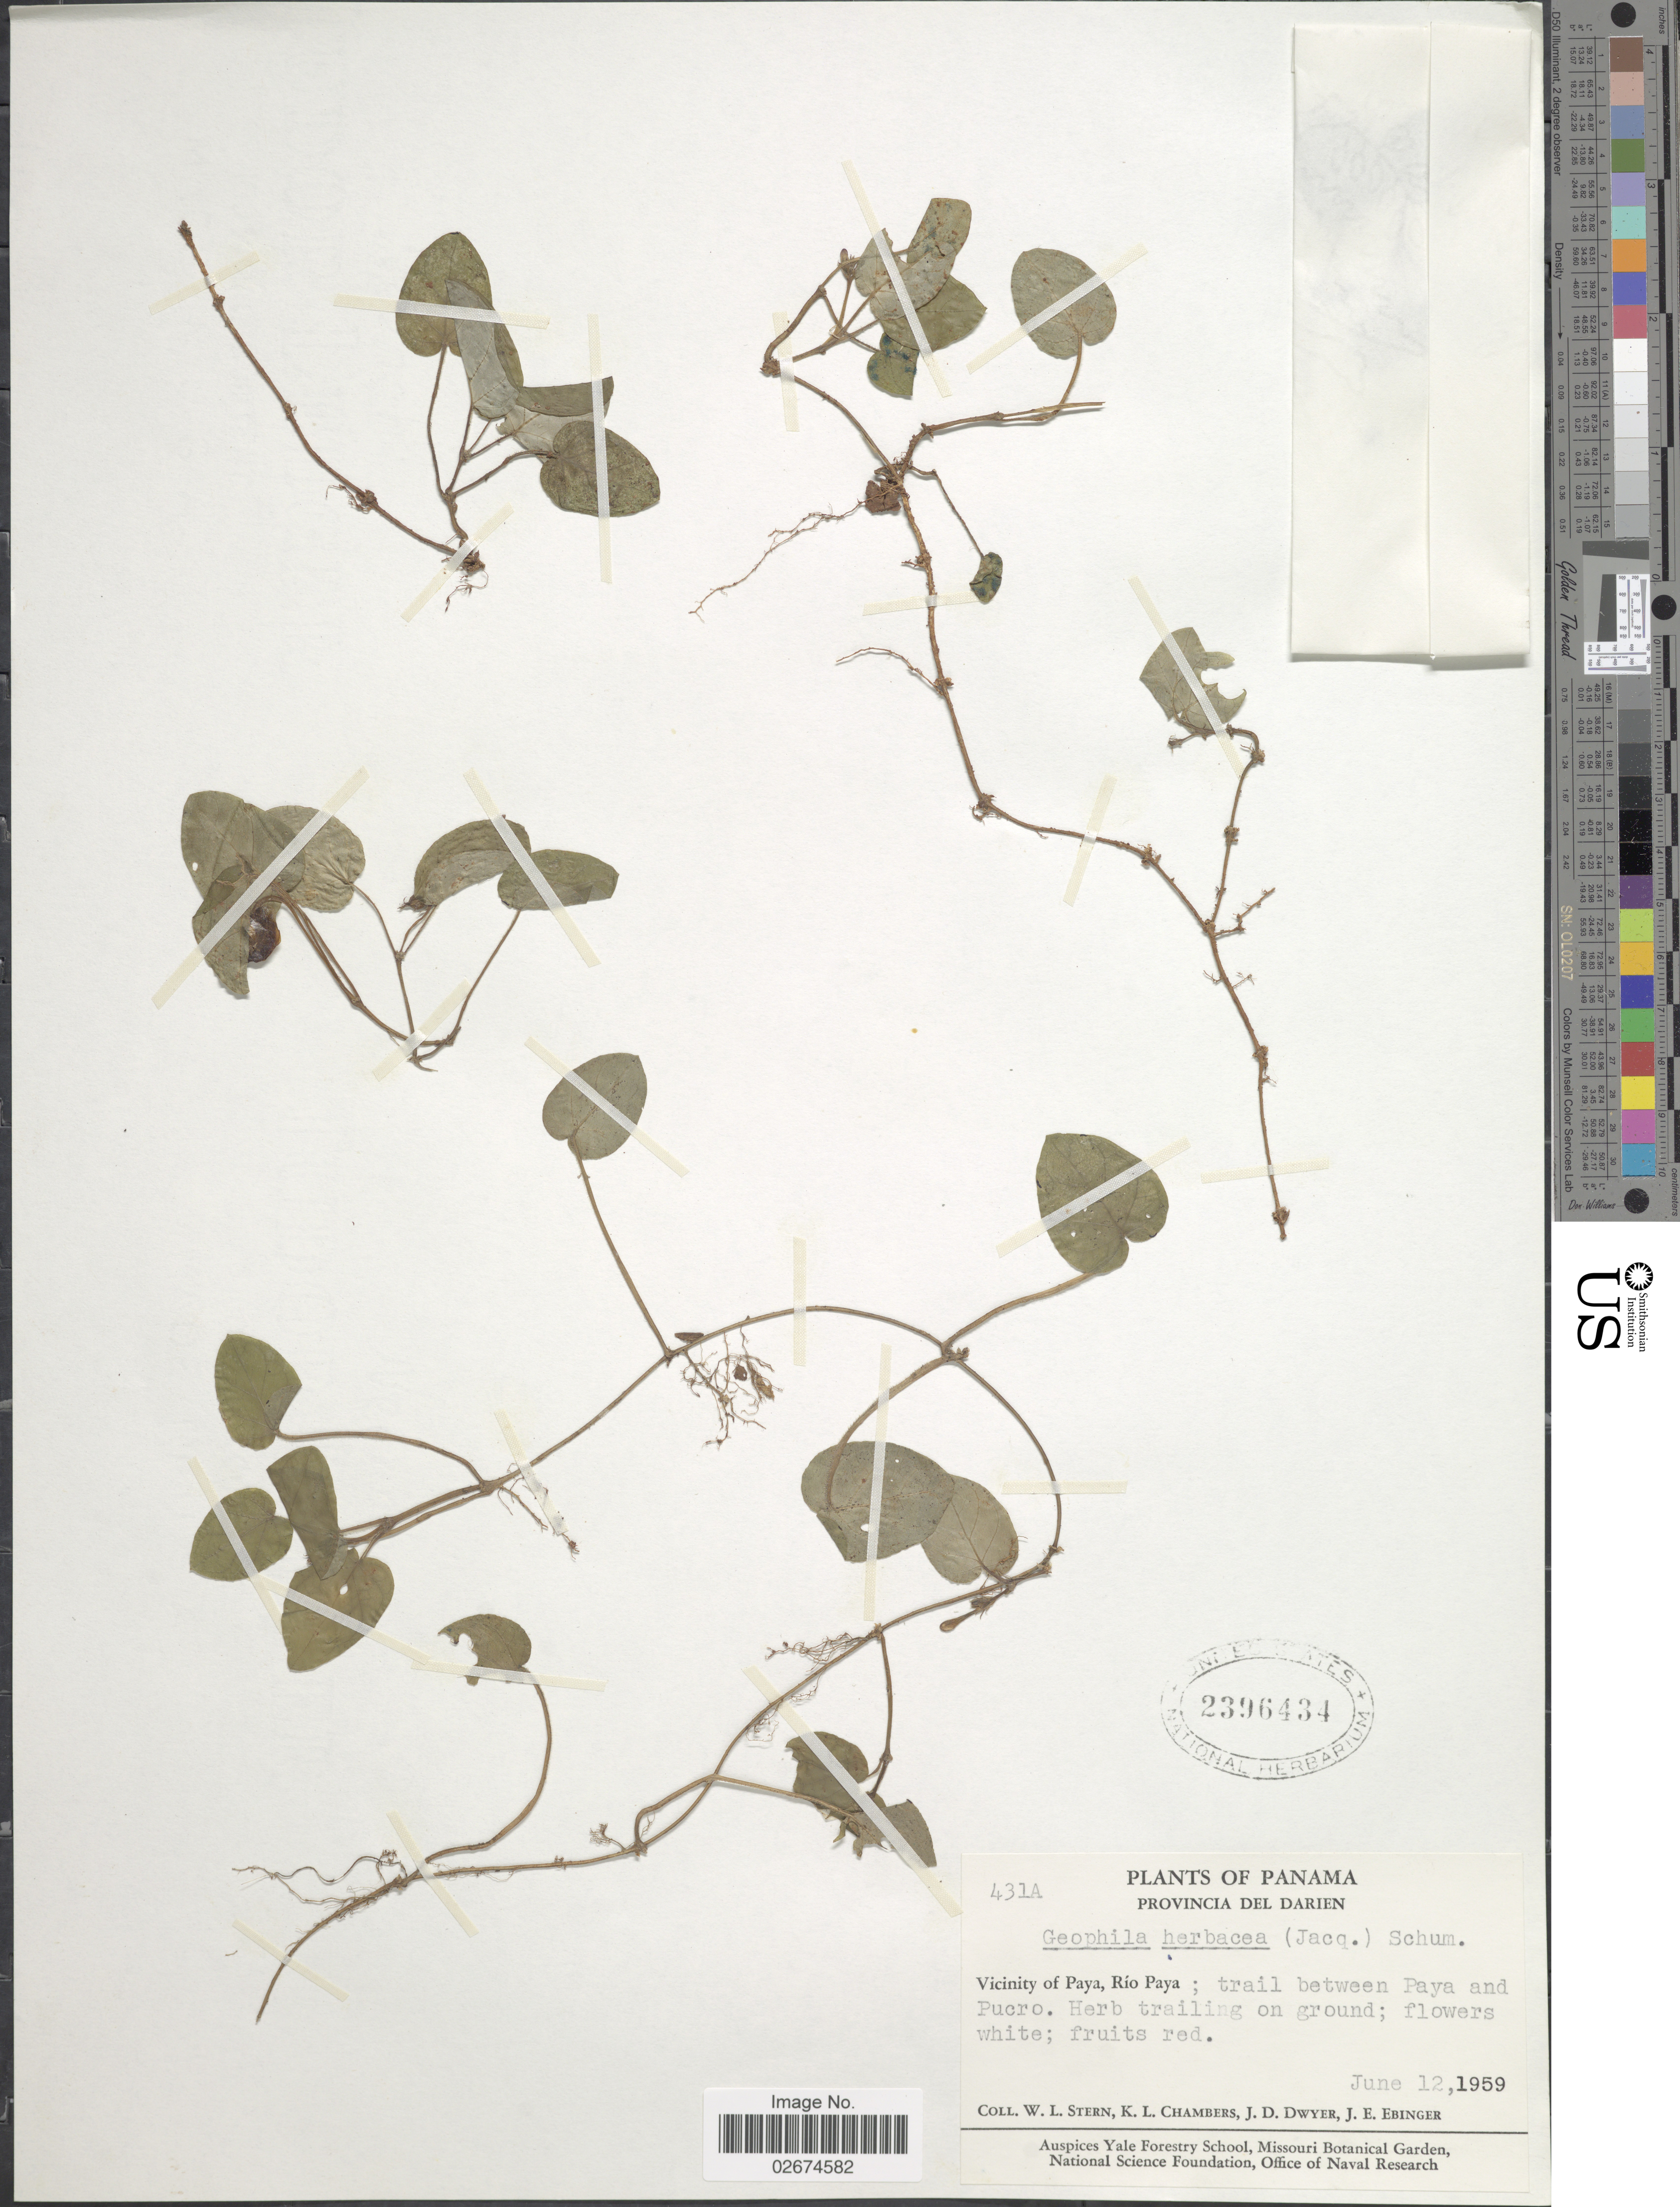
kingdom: Plantae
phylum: Tracheophyta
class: Magnoliopsida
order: Gentianales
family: Rubiaceae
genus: Geophila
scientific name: Geophila herbacea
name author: (Jacq.) K. Schum.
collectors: W. L. Stern, K. Chambers, J. D. Dwyer & J. Ebinger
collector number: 431A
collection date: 1959-06-12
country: Panama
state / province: Darién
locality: Provincia del Darien. Vicinity of Paya, Rio Paya; trail between Paya and Pucro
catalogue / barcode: US 2396434